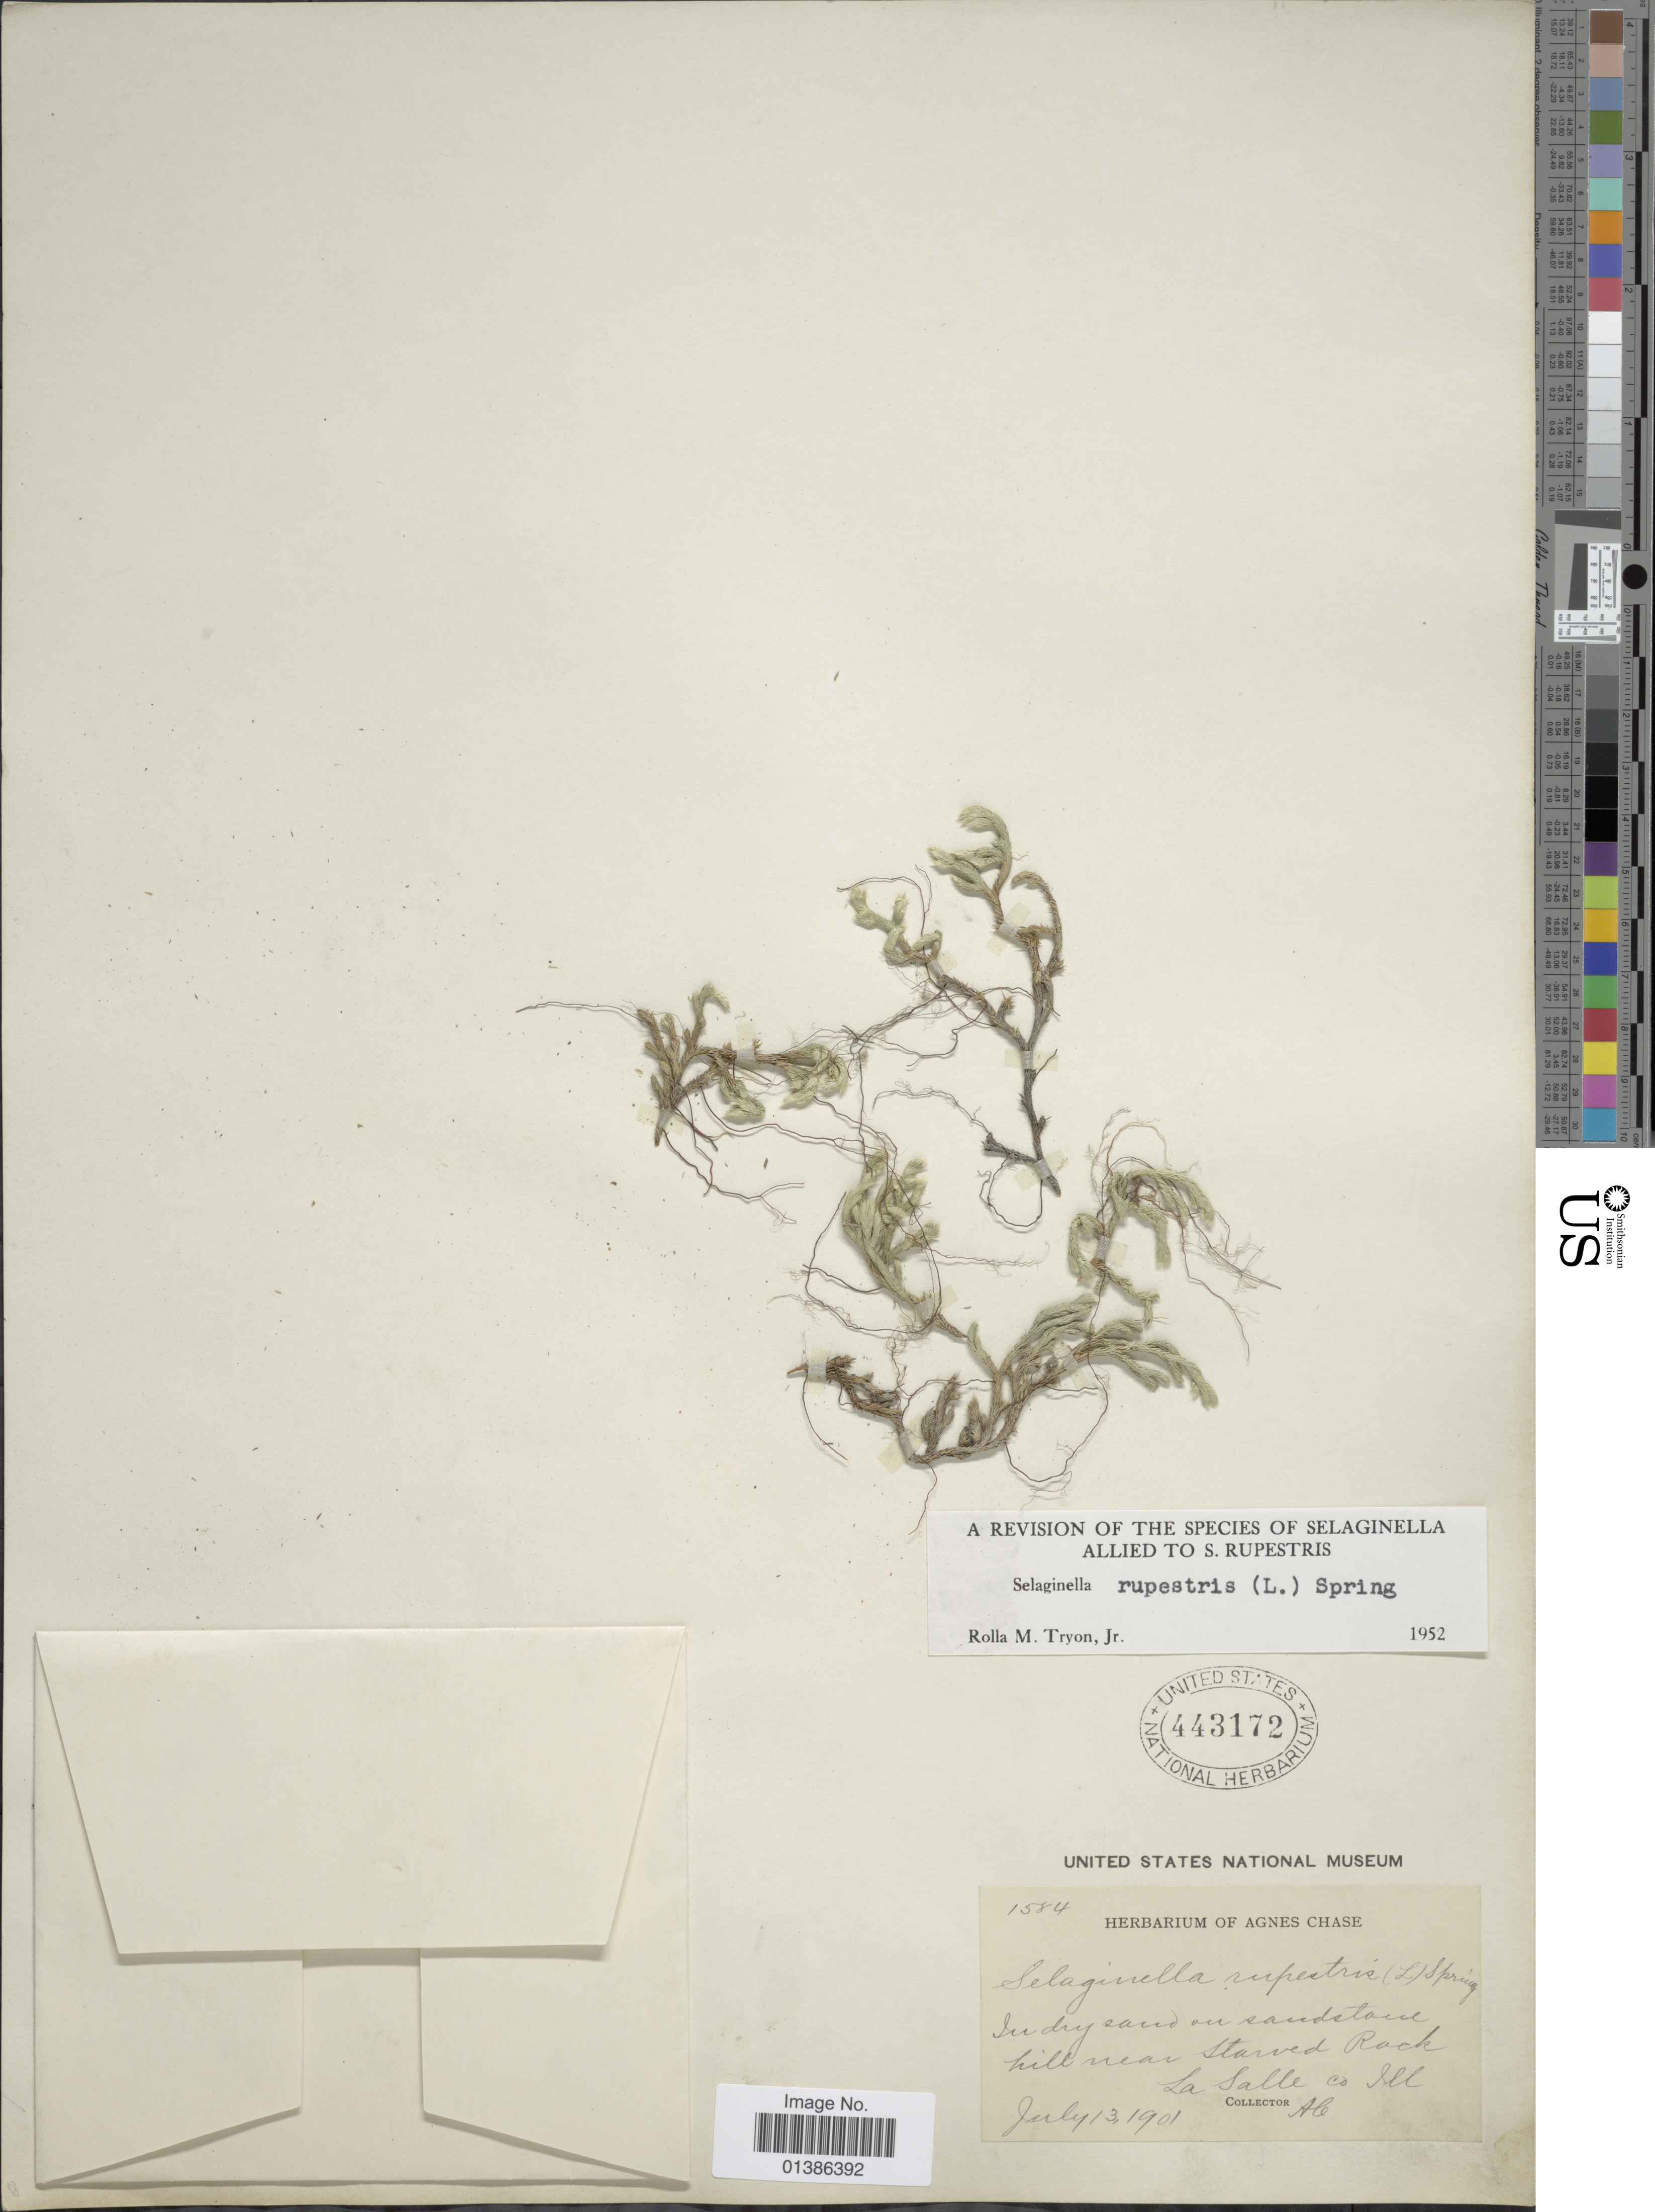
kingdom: Plantae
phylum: Tracheophyta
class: Lycopodiopsida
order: Selaginellales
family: Selaginellaceae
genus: Selaginella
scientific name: Selaginella rupestris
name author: (L.) Spring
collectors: A. Chase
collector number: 1584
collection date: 1901-07-13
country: United States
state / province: Illinois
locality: In dry sand on sandstone hill near Starved Rock, La Salle Co.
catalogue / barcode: US 443172